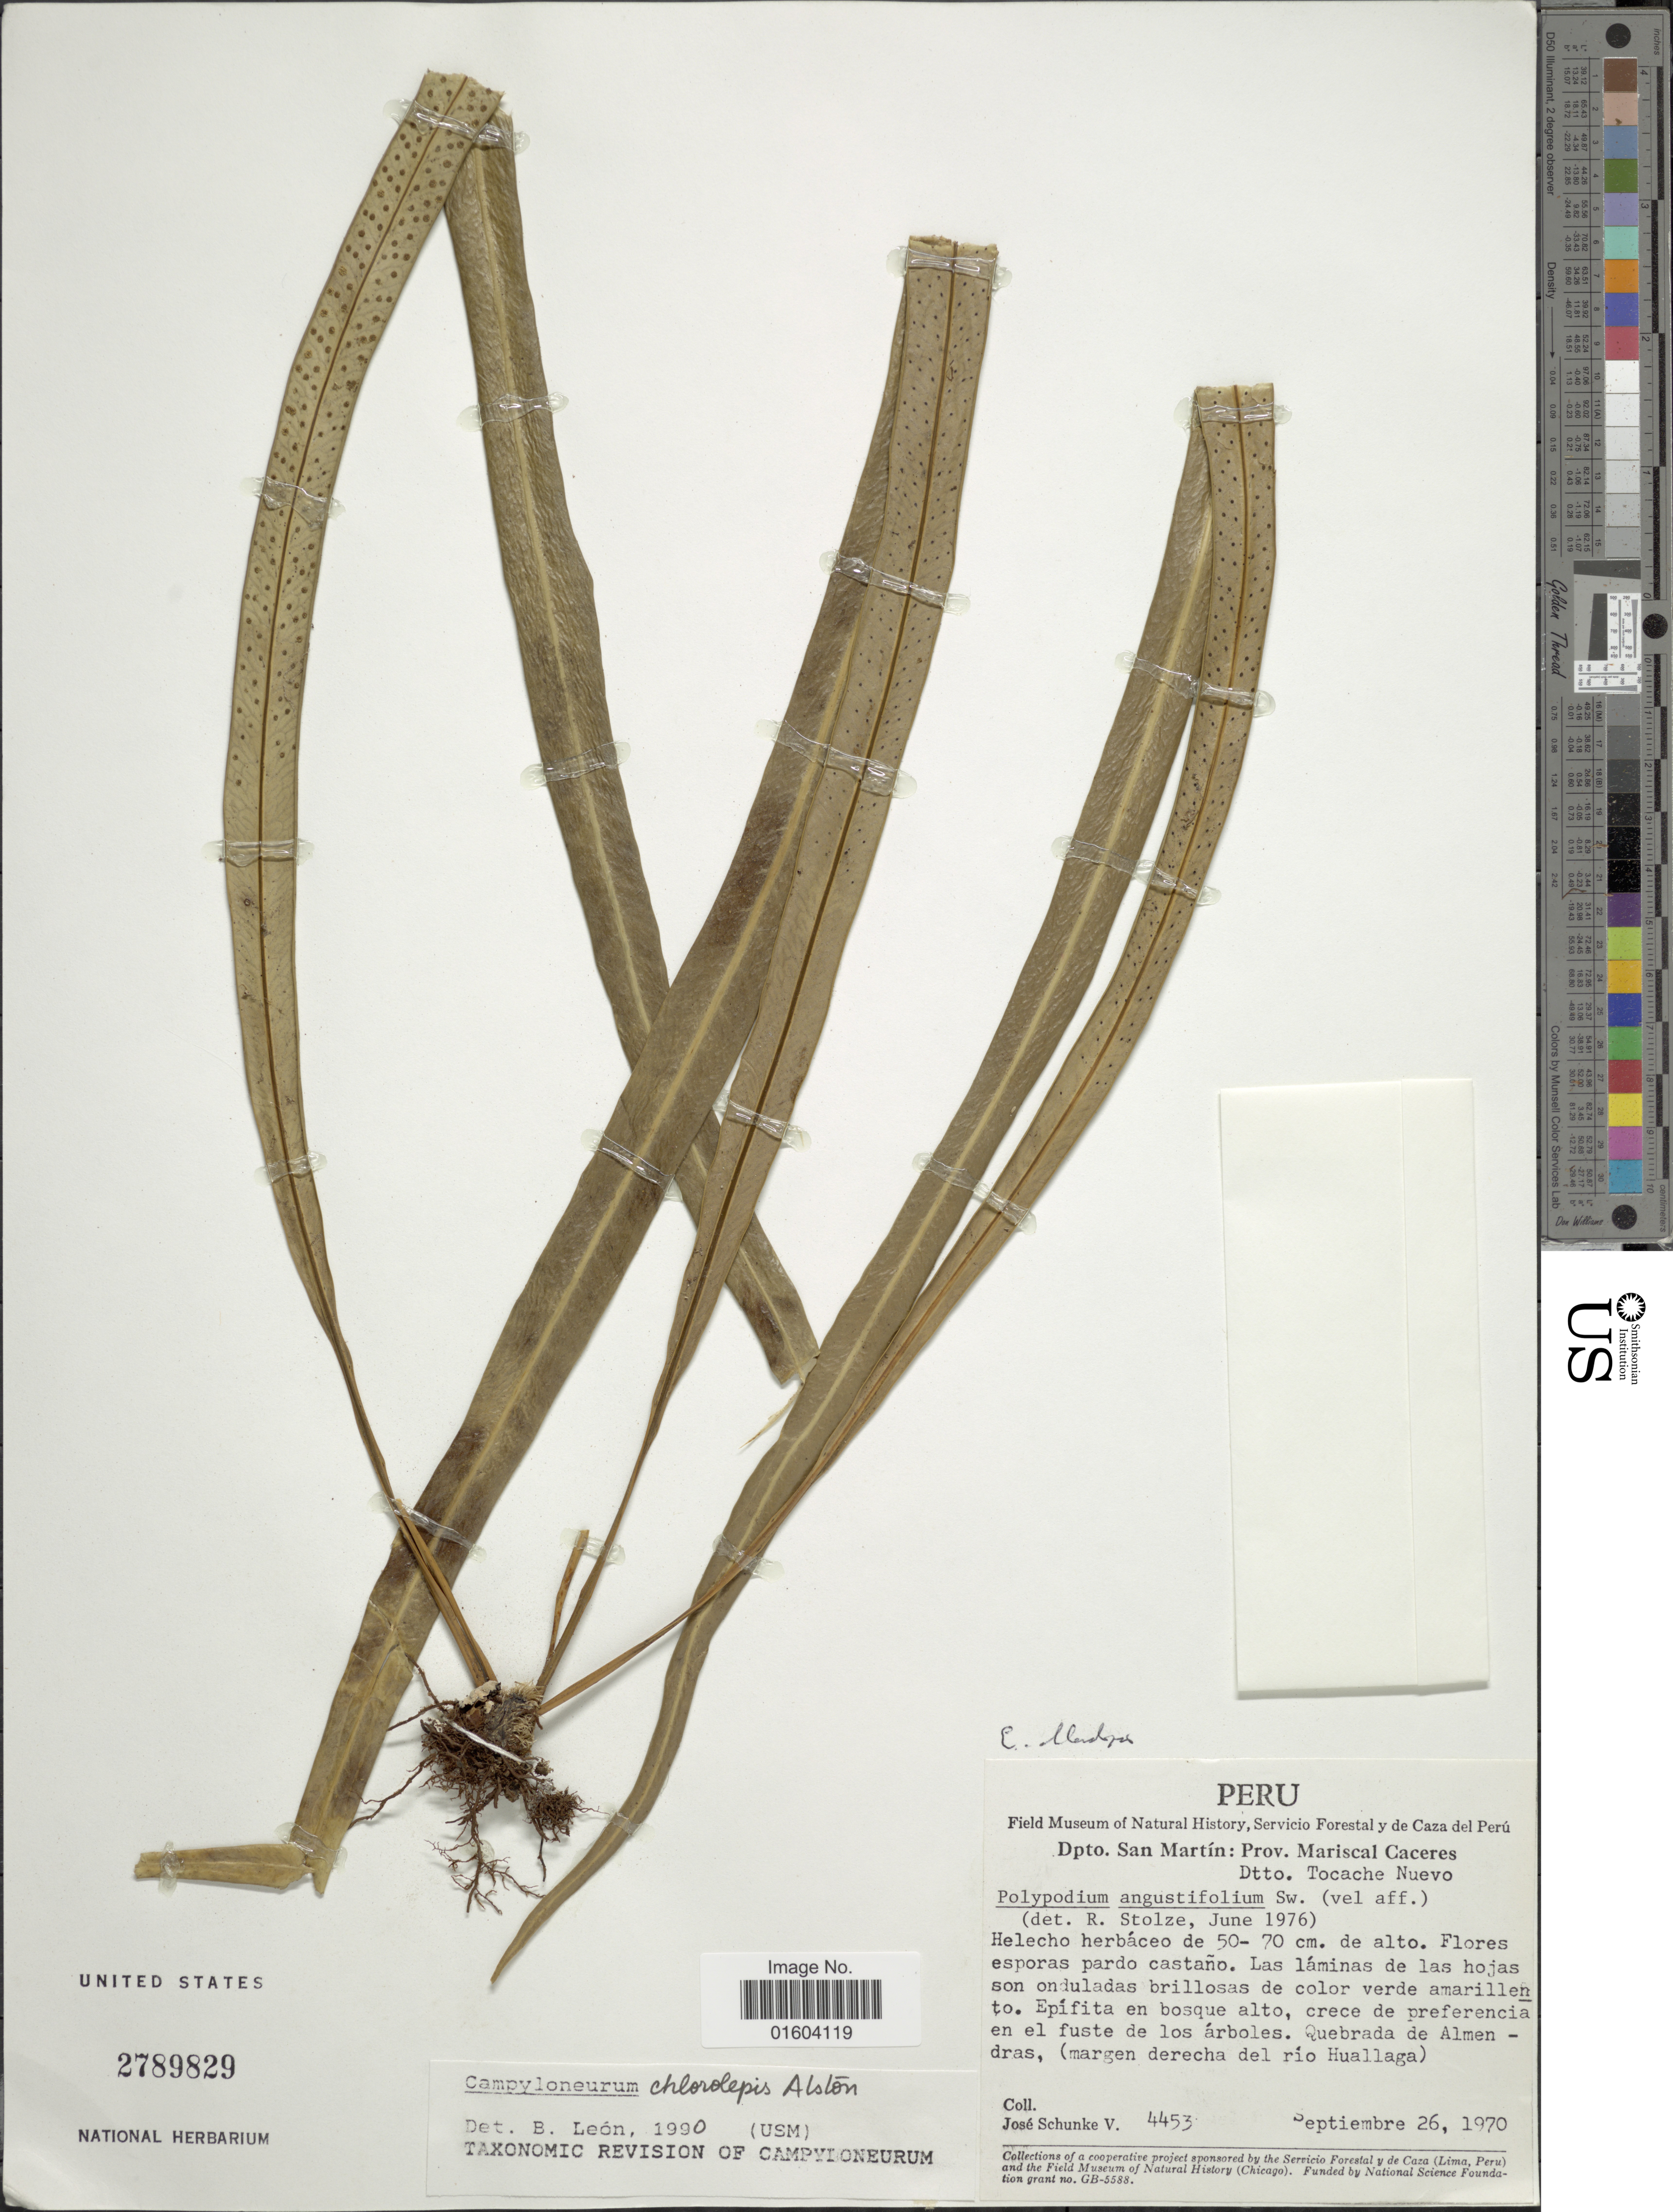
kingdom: Plantae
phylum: Tracheophyta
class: Polypodiopsida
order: Polypodiales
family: Polypodiaceae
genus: Campyloneurum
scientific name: Campyloneurum chlorolepis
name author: Alston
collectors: J. Schunke Vigo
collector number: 4453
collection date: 1970-09-26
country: Peru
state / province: San Martín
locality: Peru, Dpto. San Martin: Prov. Mariscal Caceres, Dtto. Tocache Nuevo. Quebrada de Almendras, (margem derecha del Huallaga).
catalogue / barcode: US 2789829